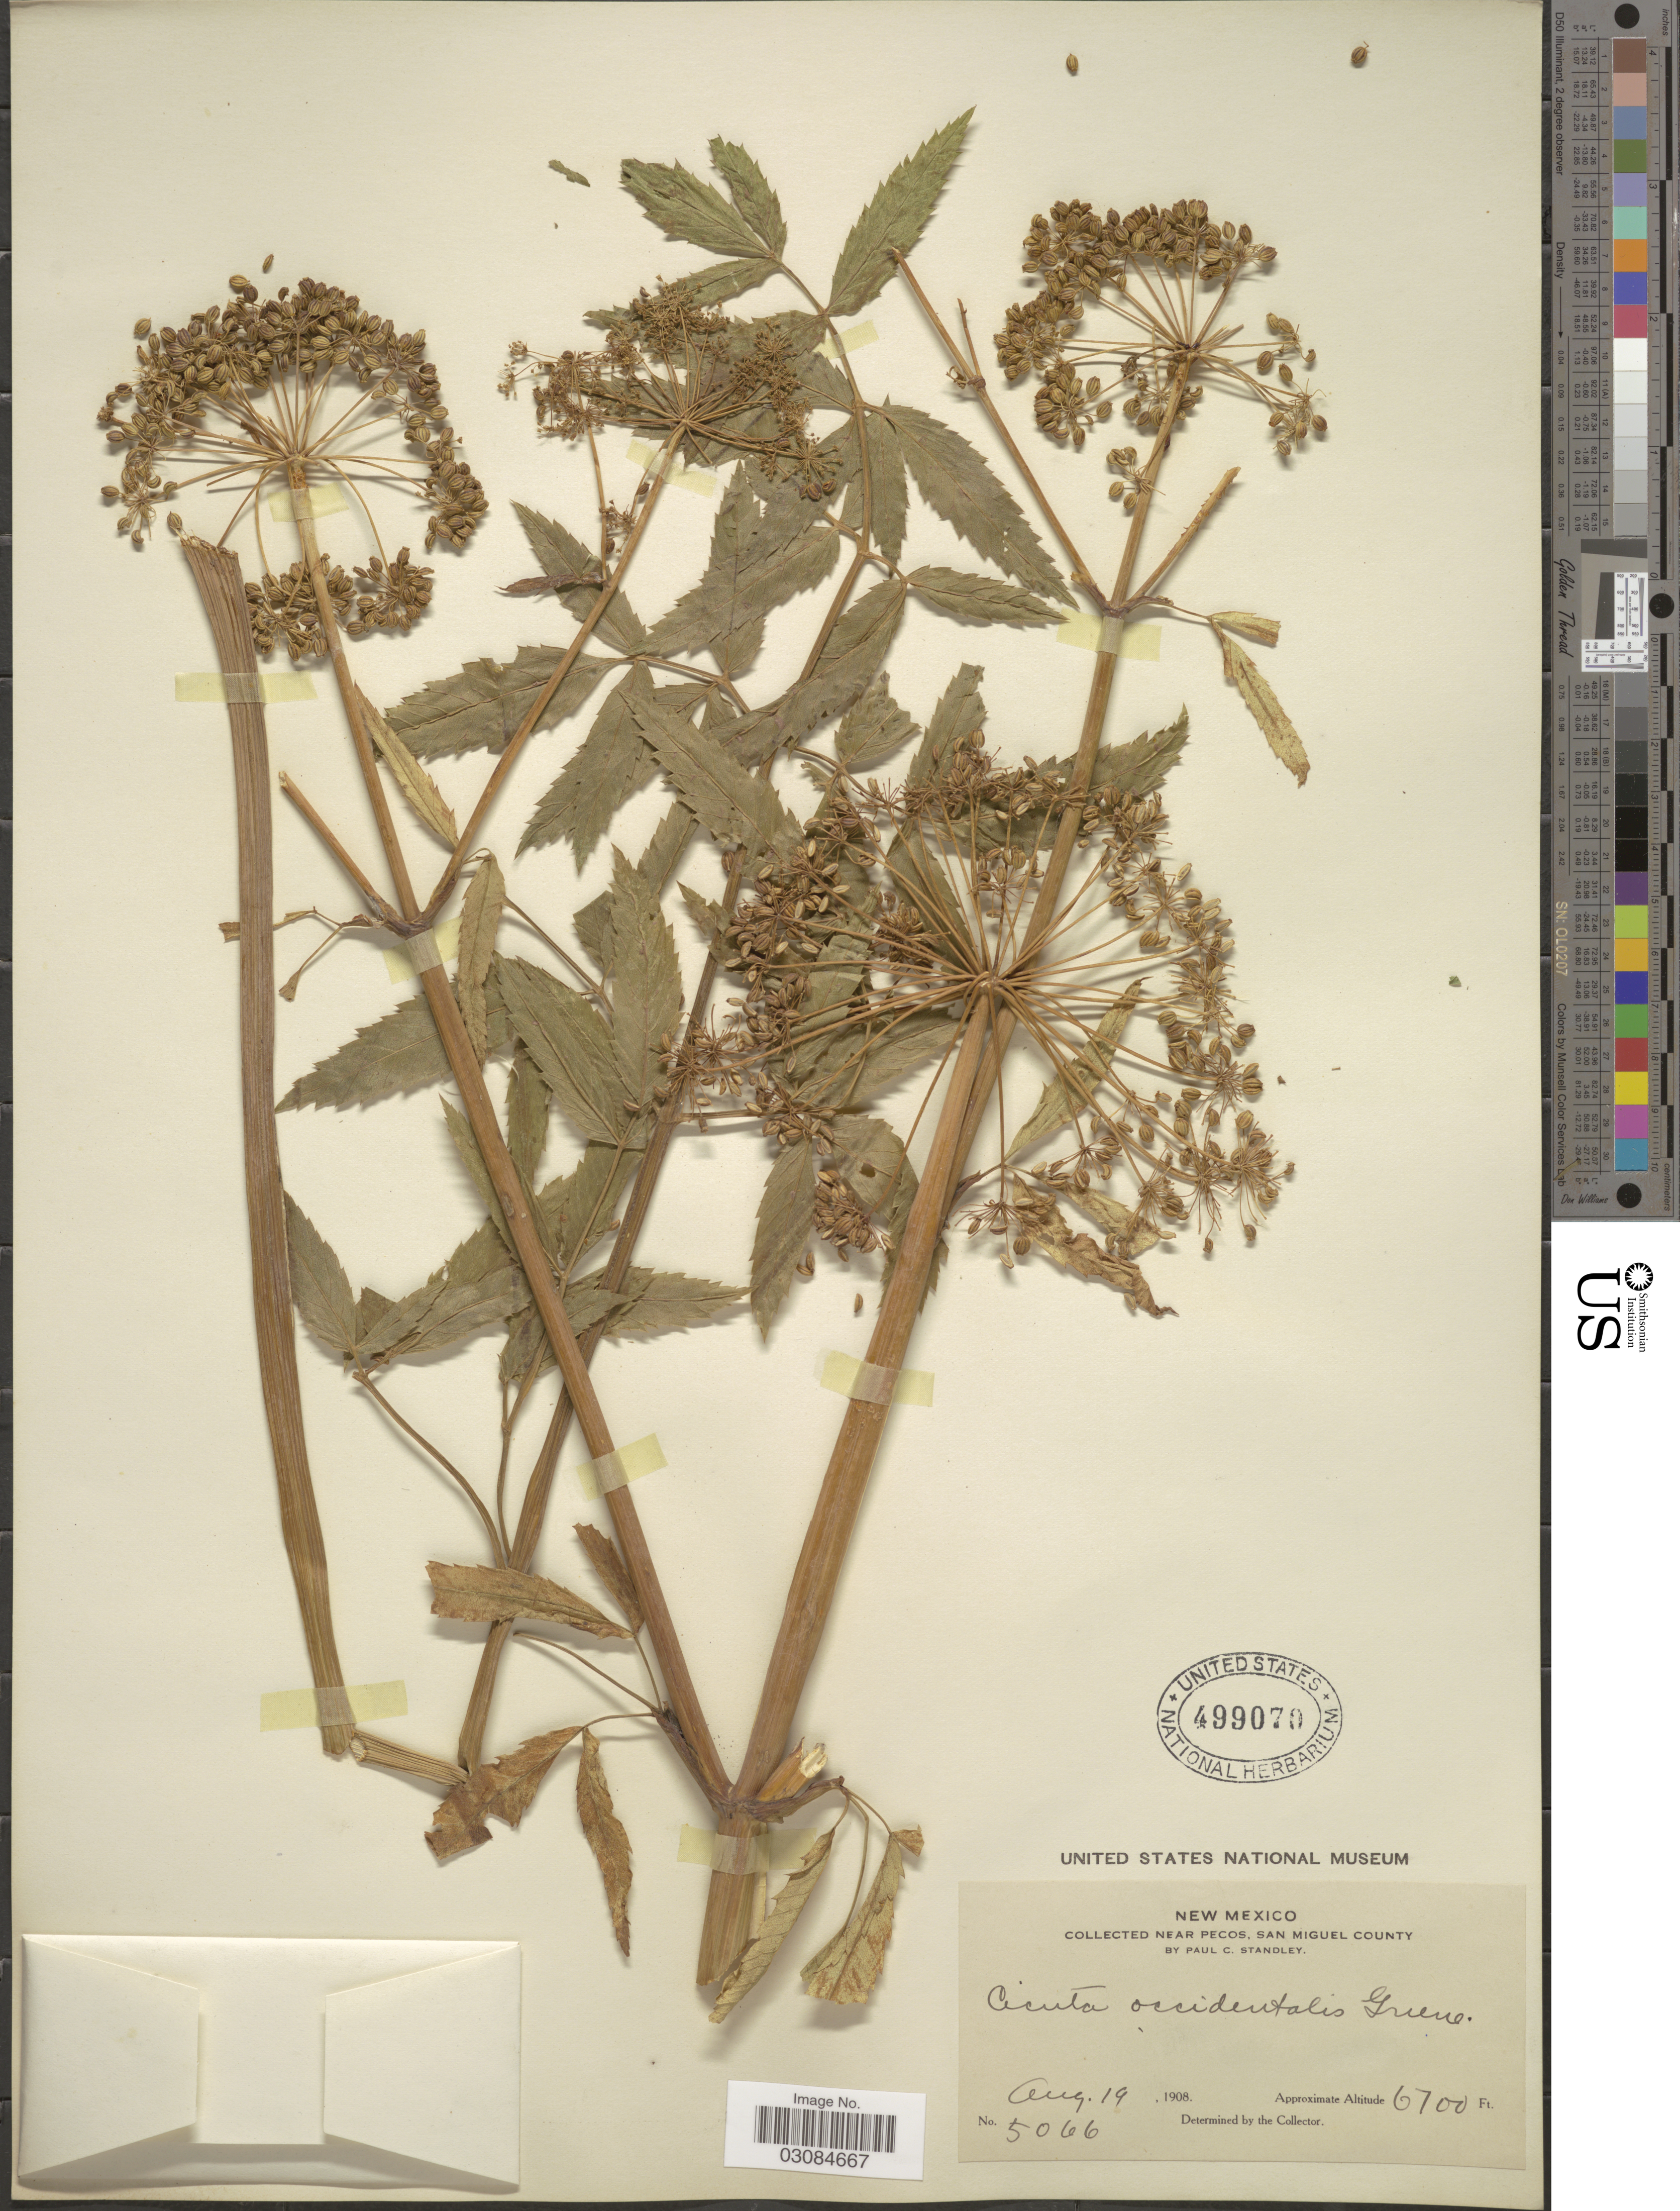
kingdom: Plantae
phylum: Tracheophyta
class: Magnoliopsida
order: Apiales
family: Apiaceae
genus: Cicuta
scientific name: Cicuta occidentalis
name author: Greene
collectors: P. C. Standley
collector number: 5066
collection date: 1908-08-19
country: United States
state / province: New Mexico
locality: Collected near Pecos, San Miguel County.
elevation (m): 2042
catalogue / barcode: US 499070